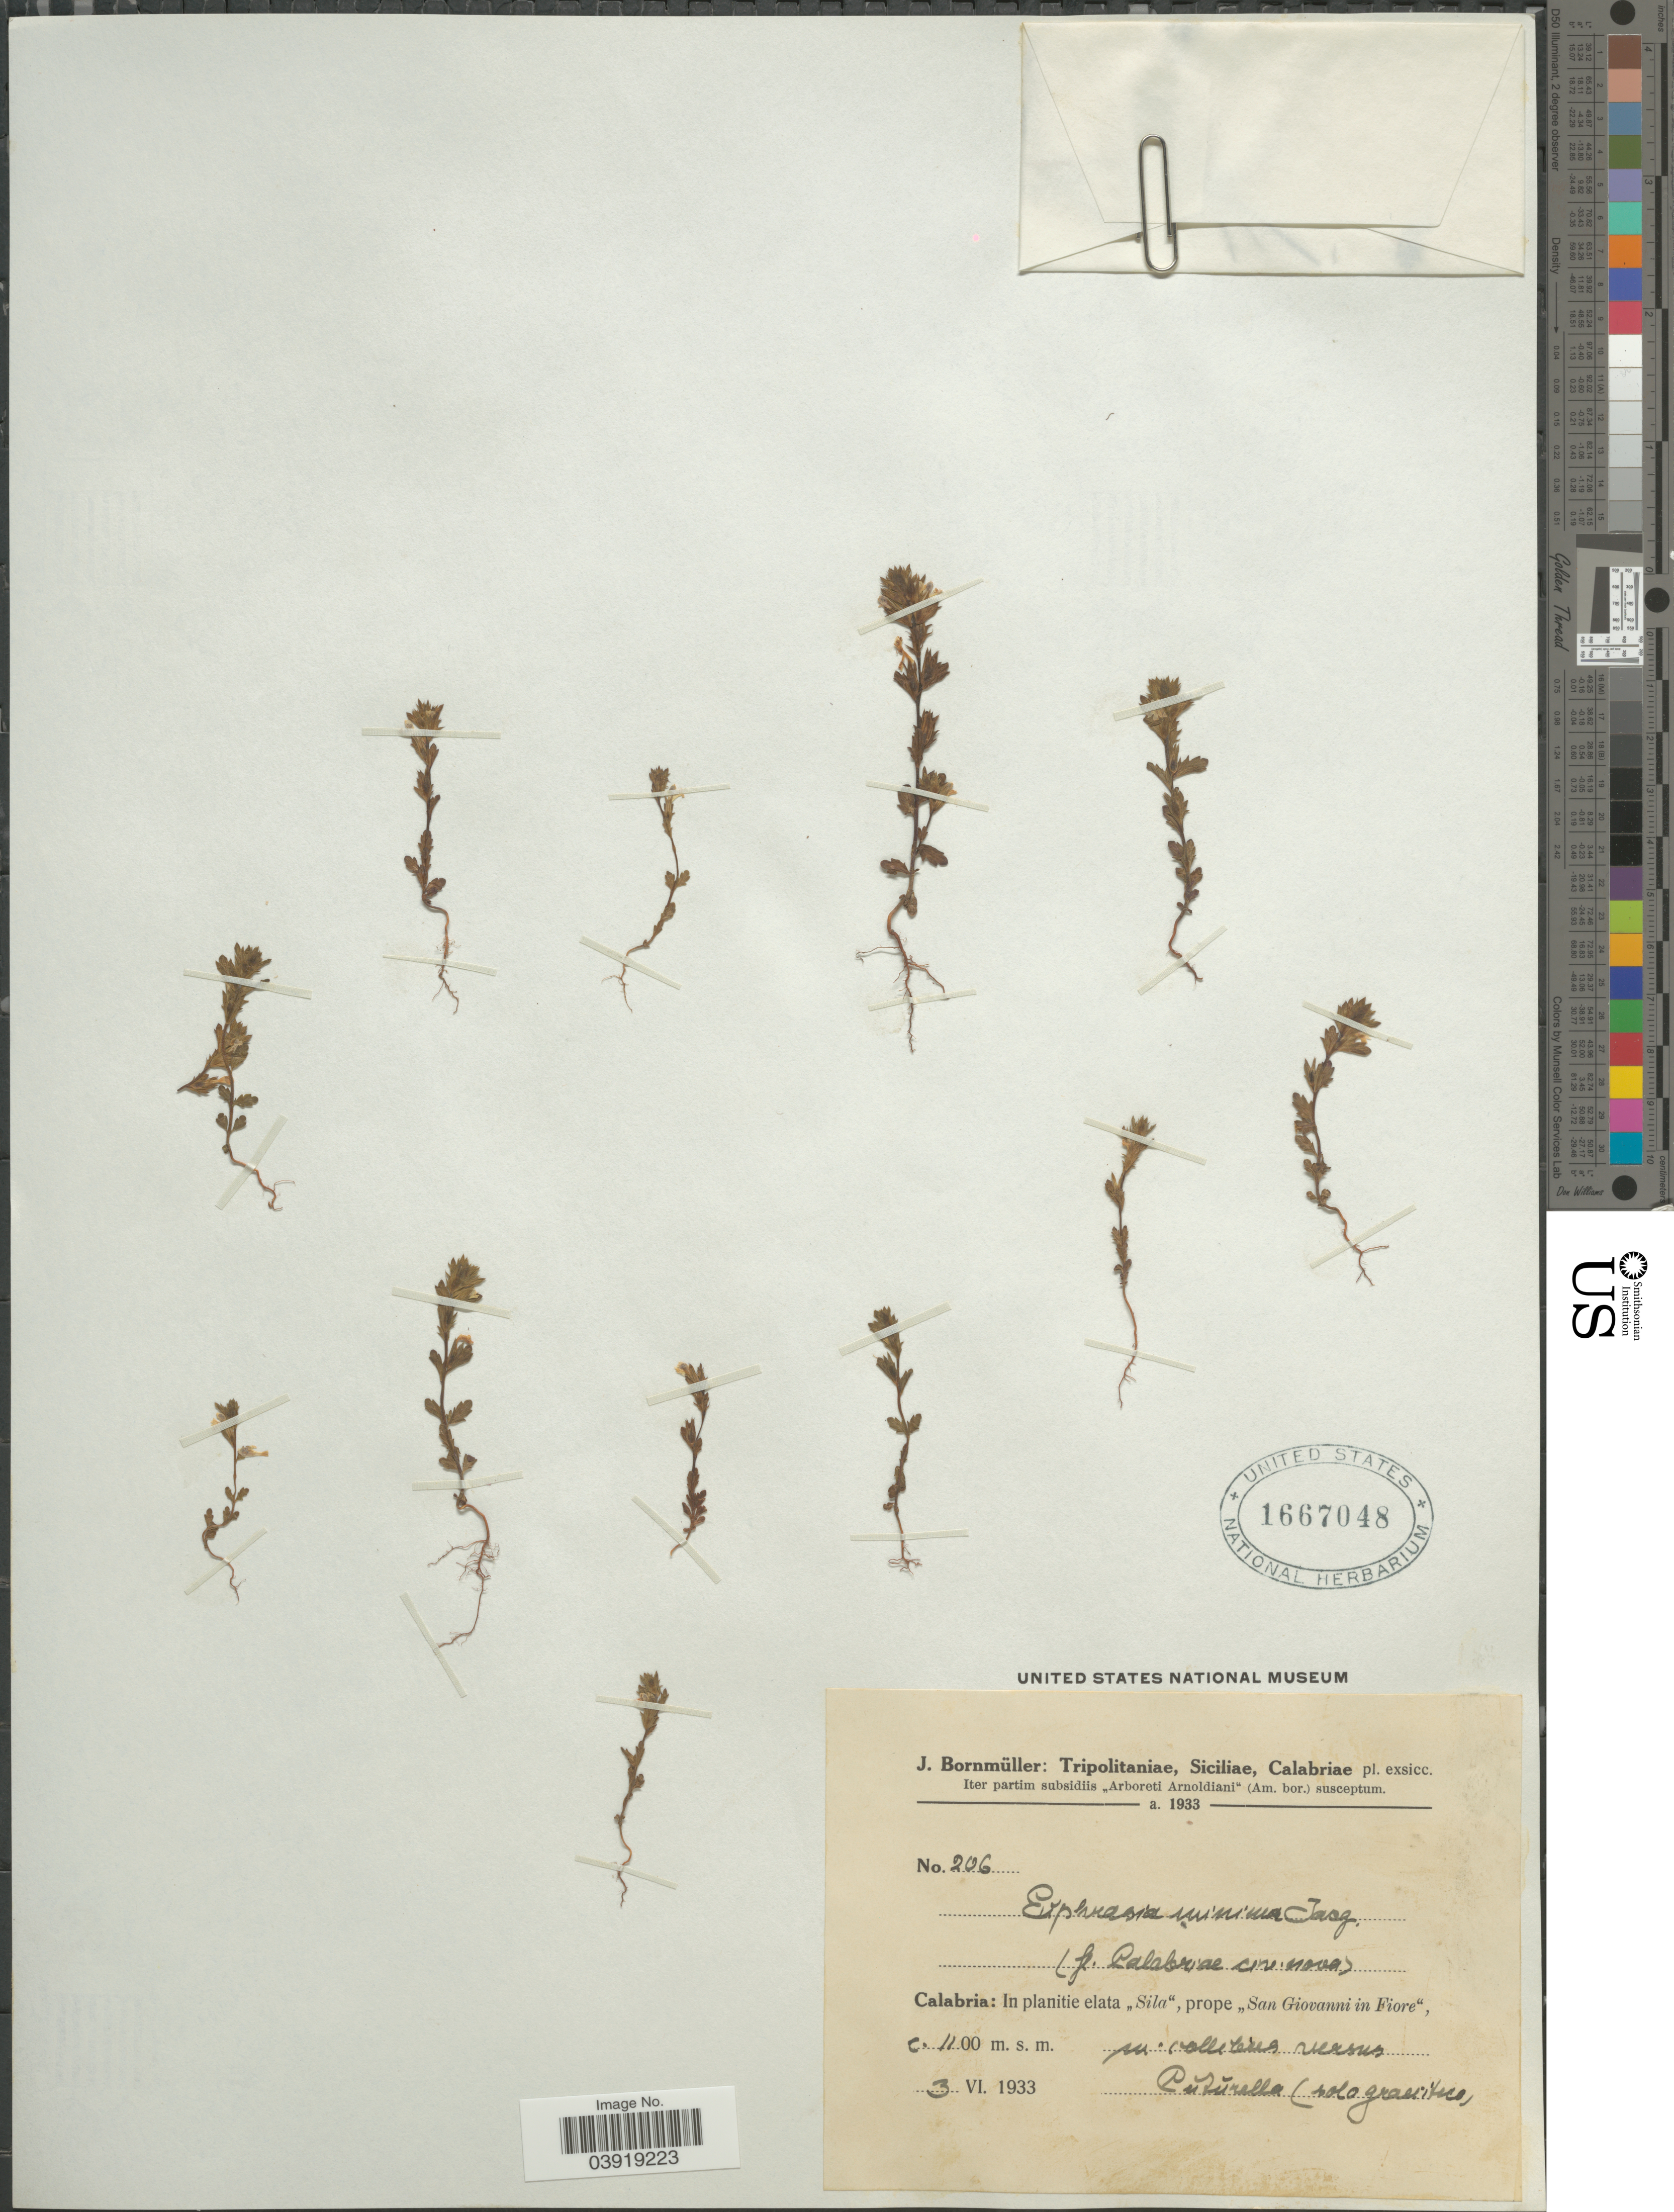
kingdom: Plantae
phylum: Tracheophyta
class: Magnoliopsida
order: Lamiales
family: Orobanchaceae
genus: Euphrasia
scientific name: Euphrasia minima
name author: Schloss.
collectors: J. Bornmüller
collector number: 206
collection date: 1933-06-03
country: Italy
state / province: Calabria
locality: In planitie elata "Sila", prope "San Giovanni in Fiore".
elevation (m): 1100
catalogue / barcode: US 1667048